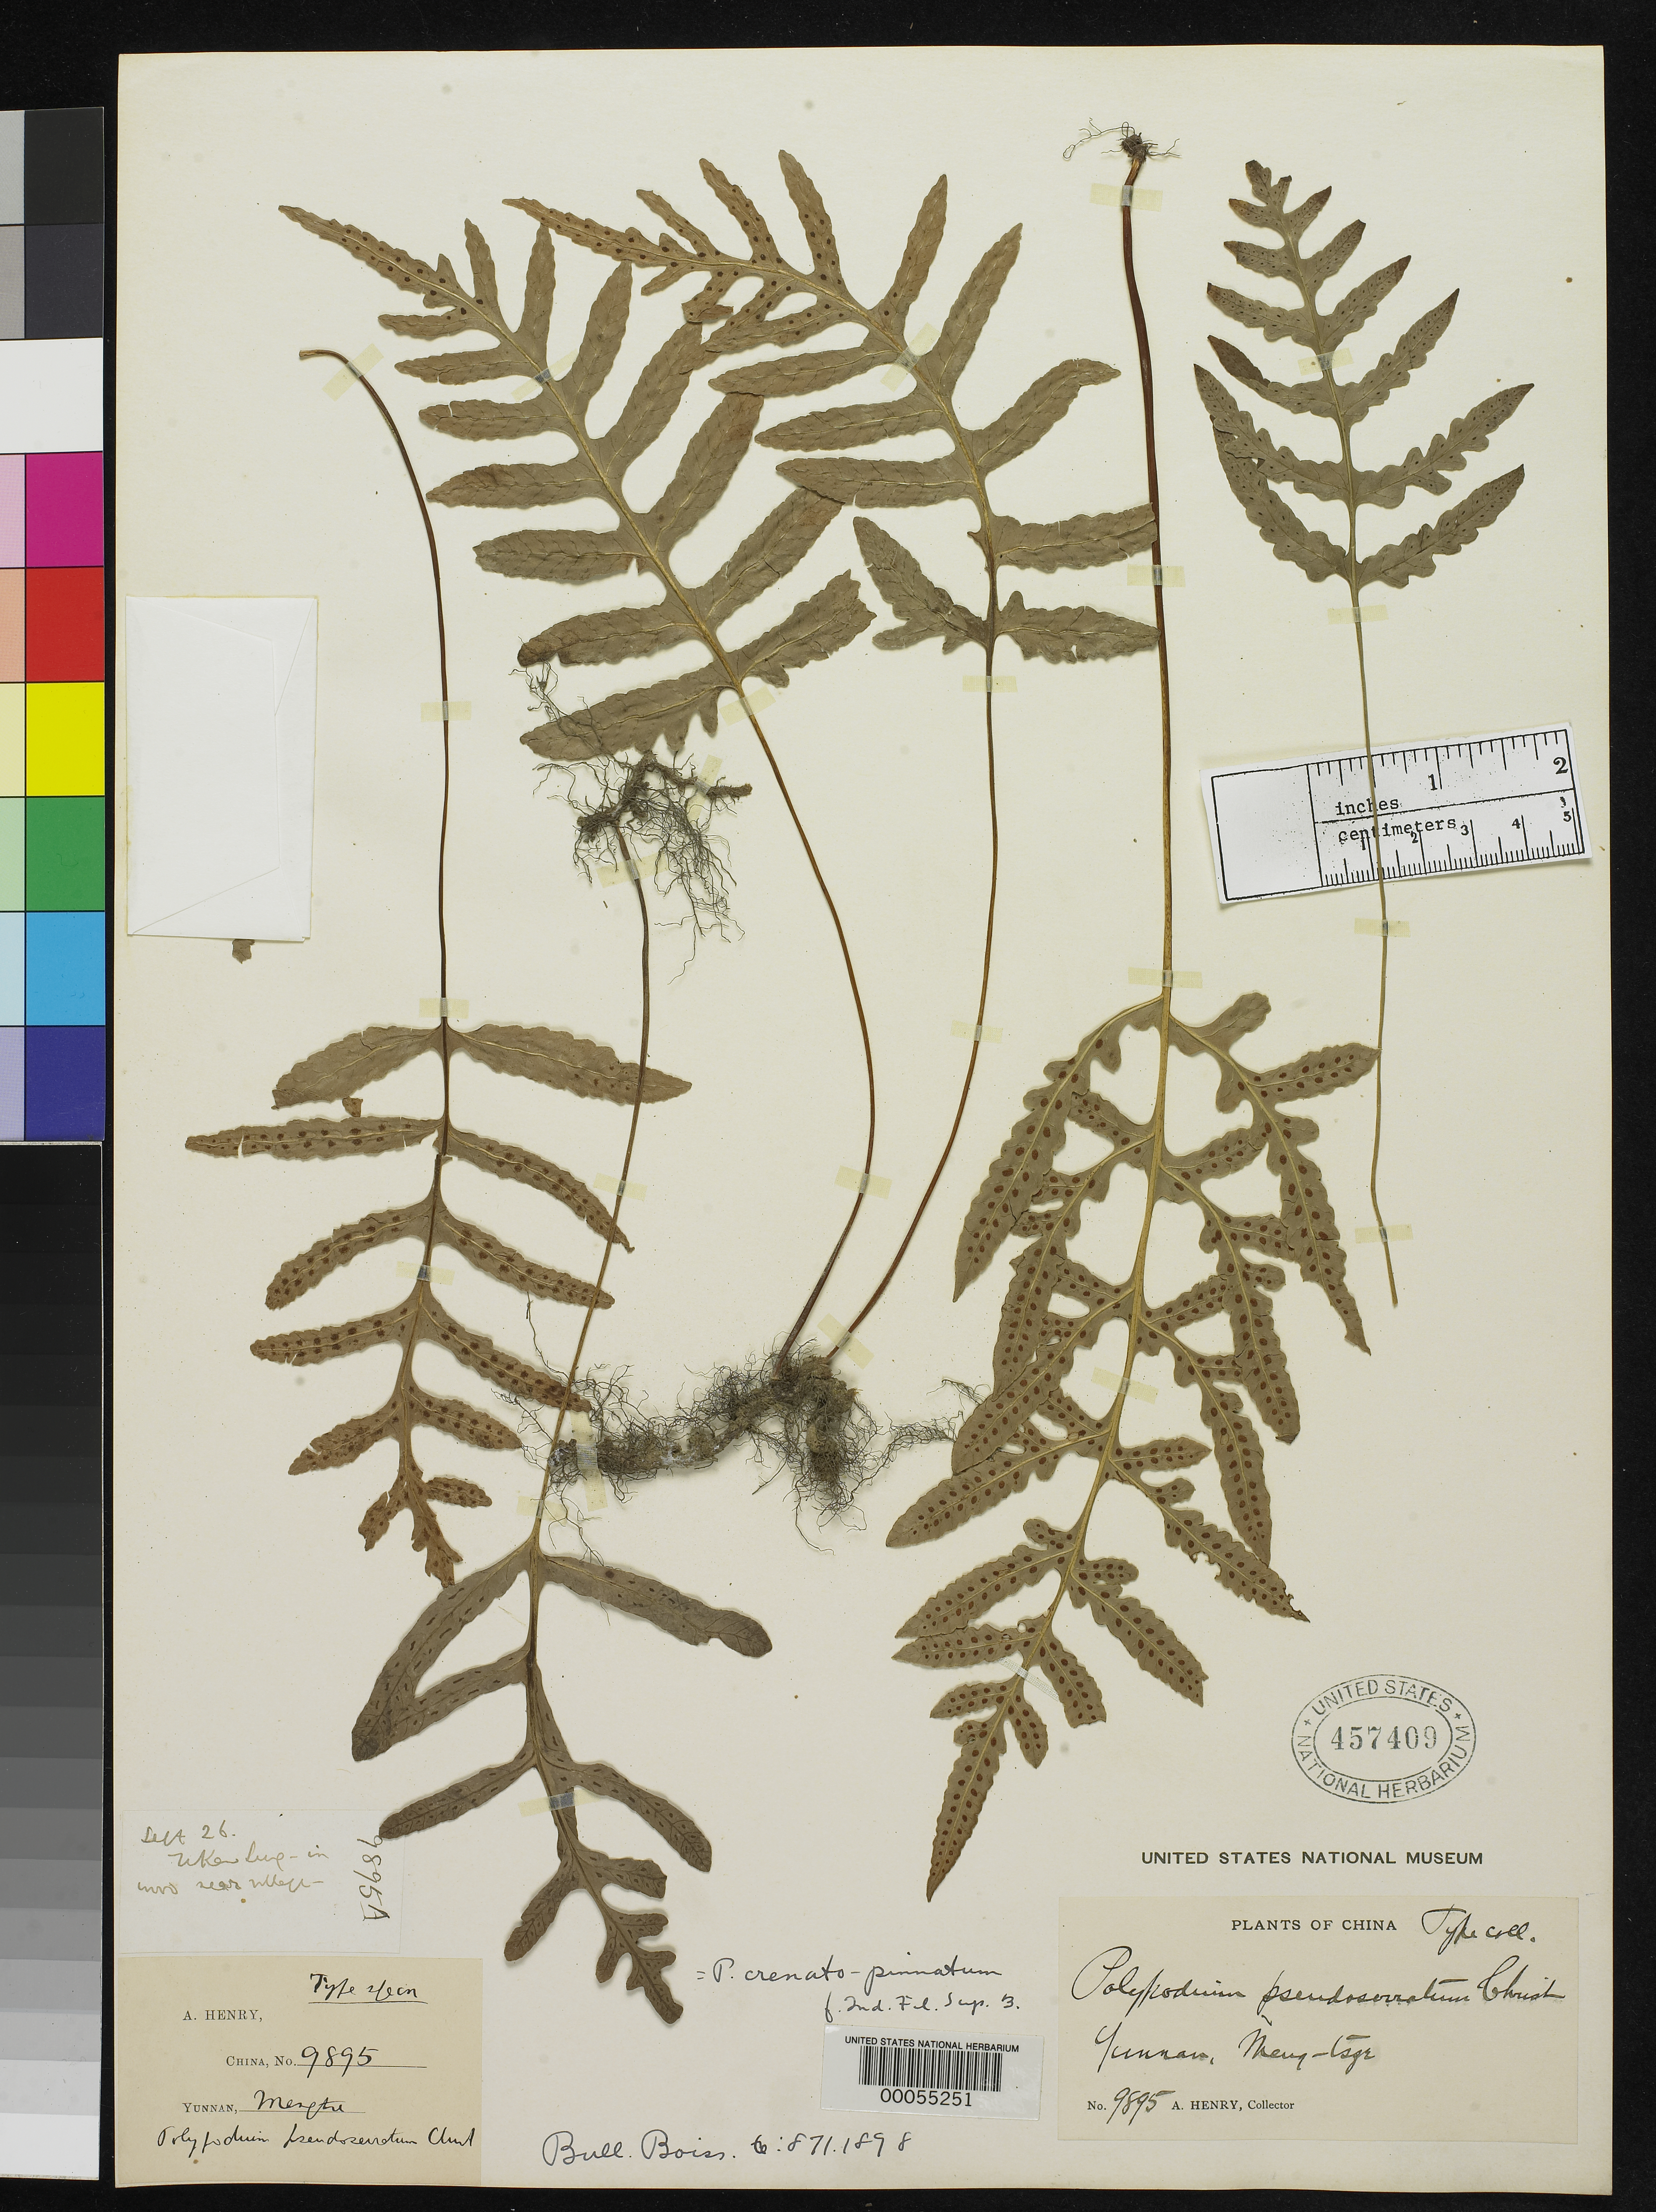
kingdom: Plantae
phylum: Tracheophyta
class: Polypodiopsida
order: Polypodiales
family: Polypodiaceae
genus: Polypodium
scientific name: Polypodium pseudoserratum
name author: Christ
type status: Type Collection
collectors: A. Henry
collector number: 9895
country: China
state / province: Yunnan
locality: Mengtze [Meng-tsze]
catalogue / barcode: US 457409